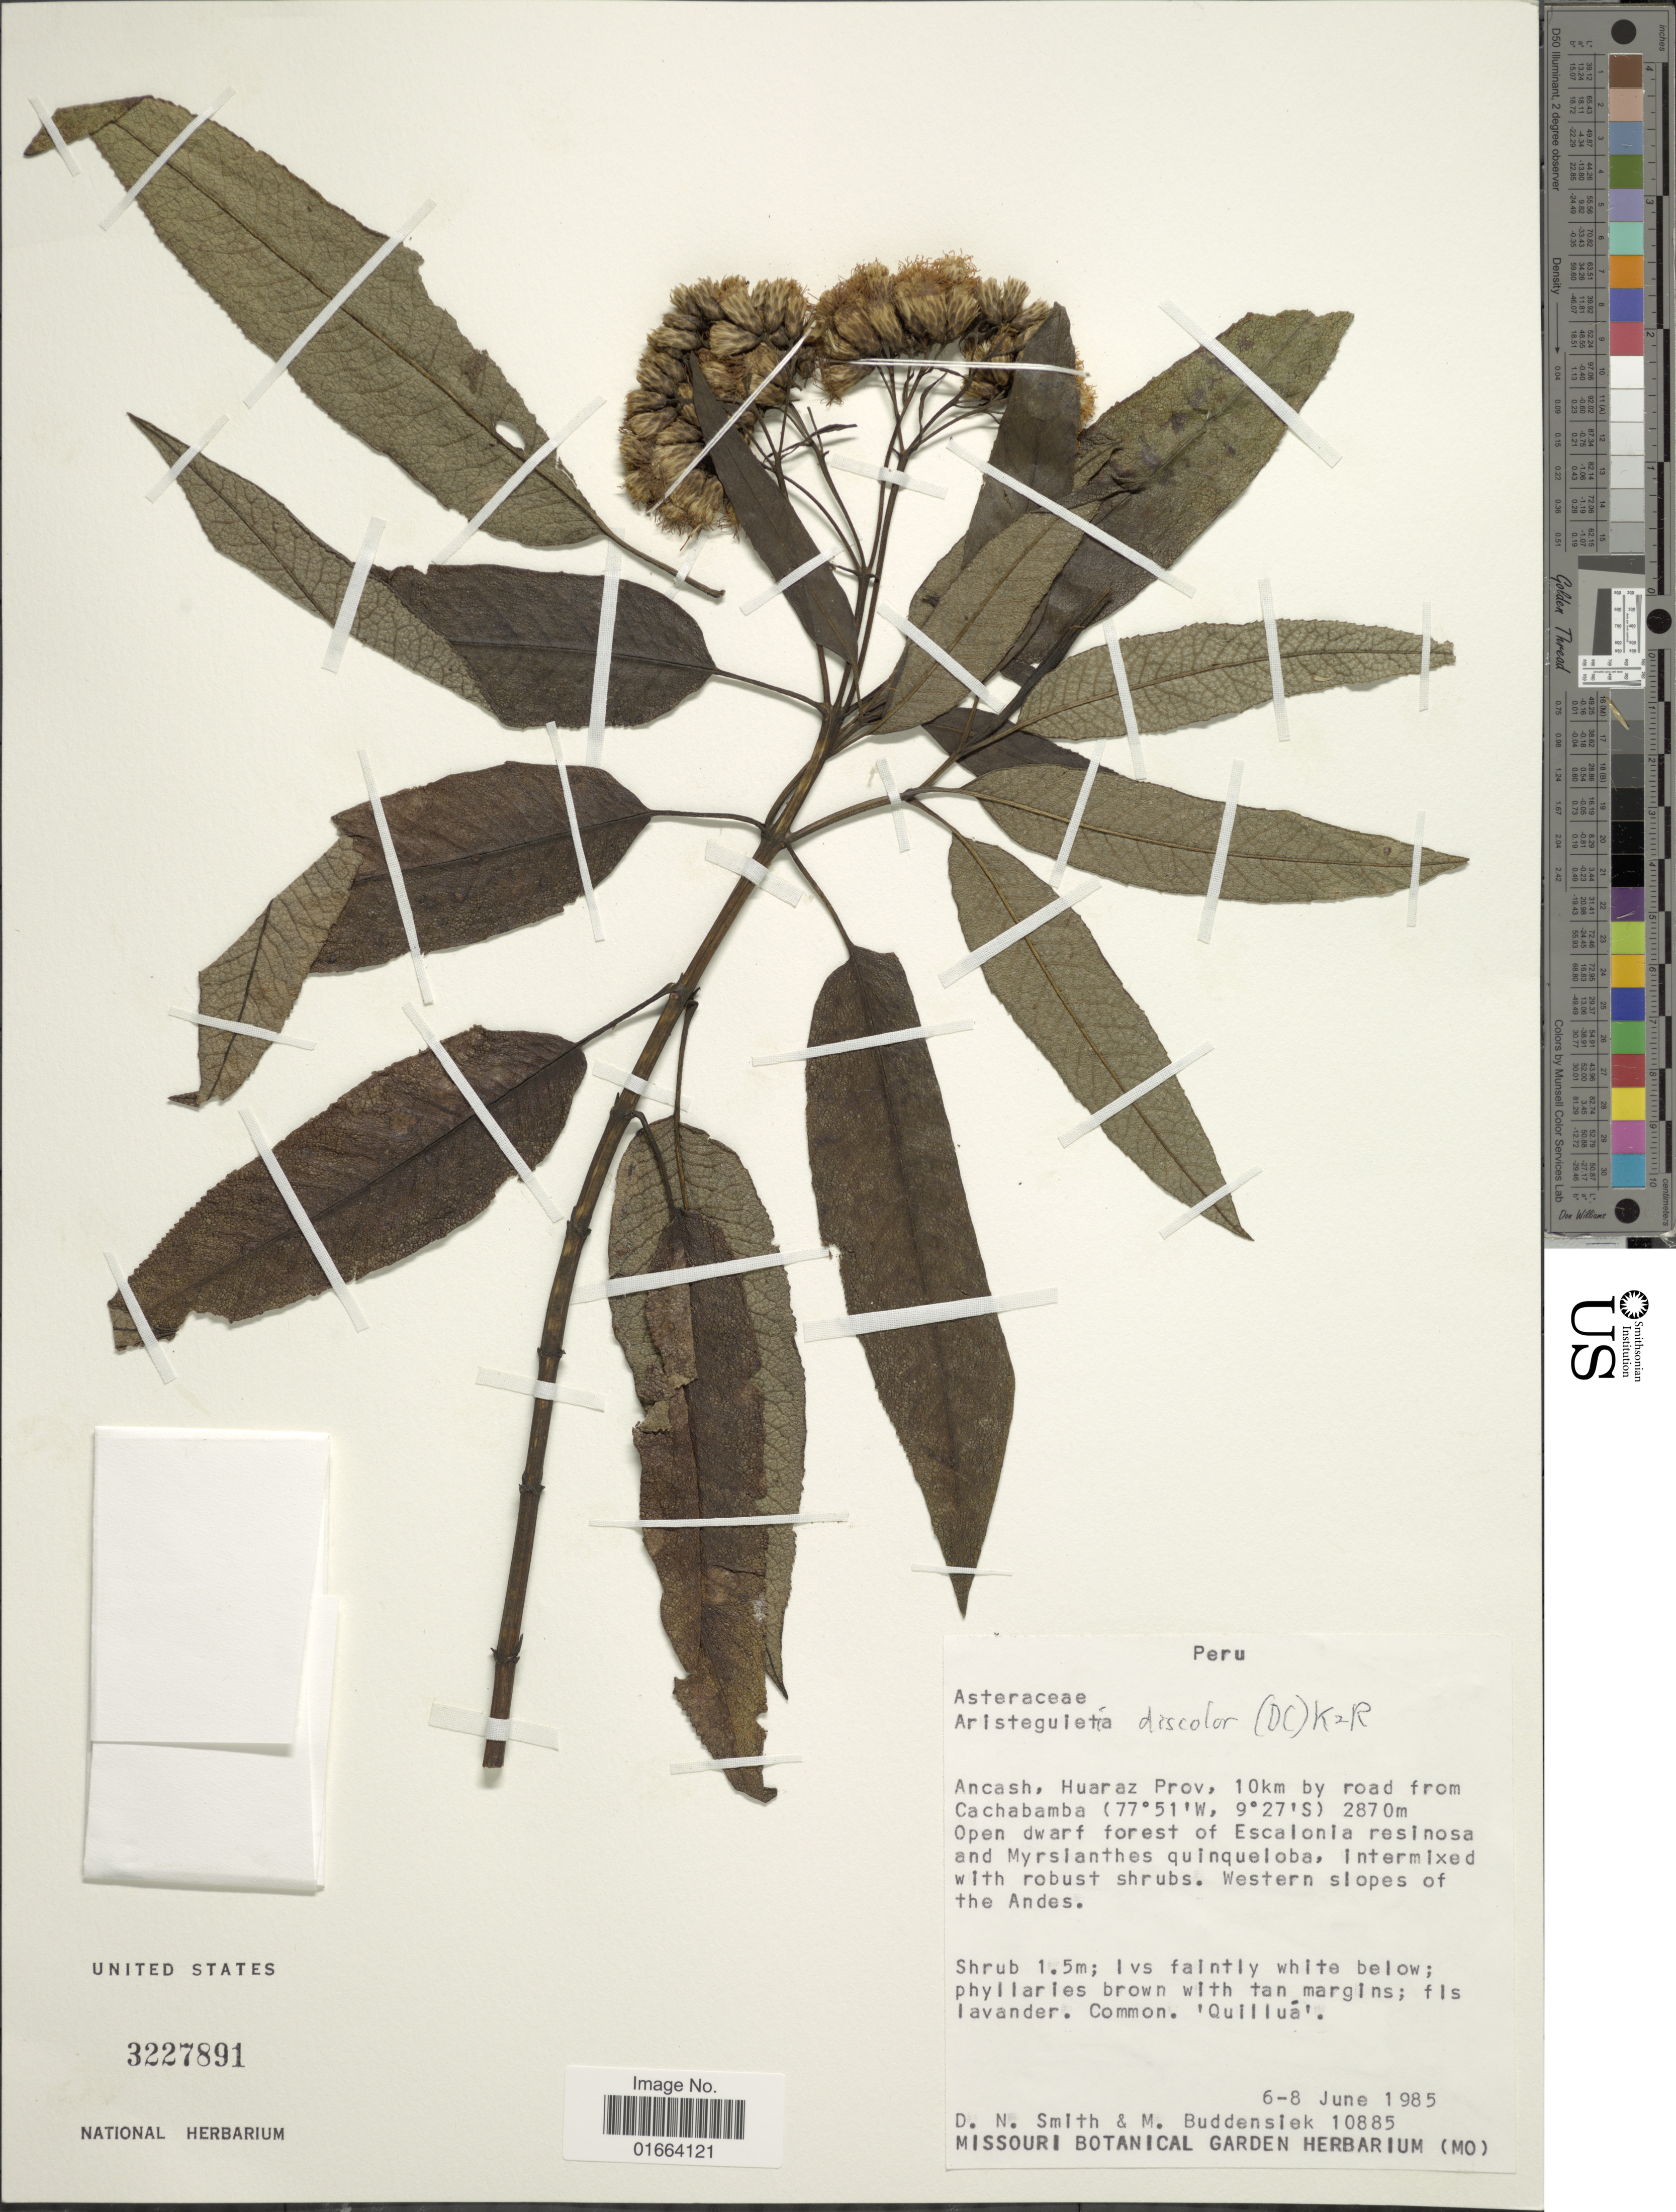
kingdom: Plantae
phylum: Tracheophyta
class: Magnoliopsida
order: Asterales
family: Asteraceae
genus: Aristeguietia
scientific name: Aristeguietia discolor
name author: (DC.) R.M. King & H. Rob.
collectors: D. Smith & M. Buddensiek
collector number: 10885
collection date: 1985-06-06/1985-06-08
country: Peru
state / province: Ancash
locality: Huaraz Prov, 10km by road from Cachabamba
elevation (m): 2870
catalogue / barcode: US 3227891